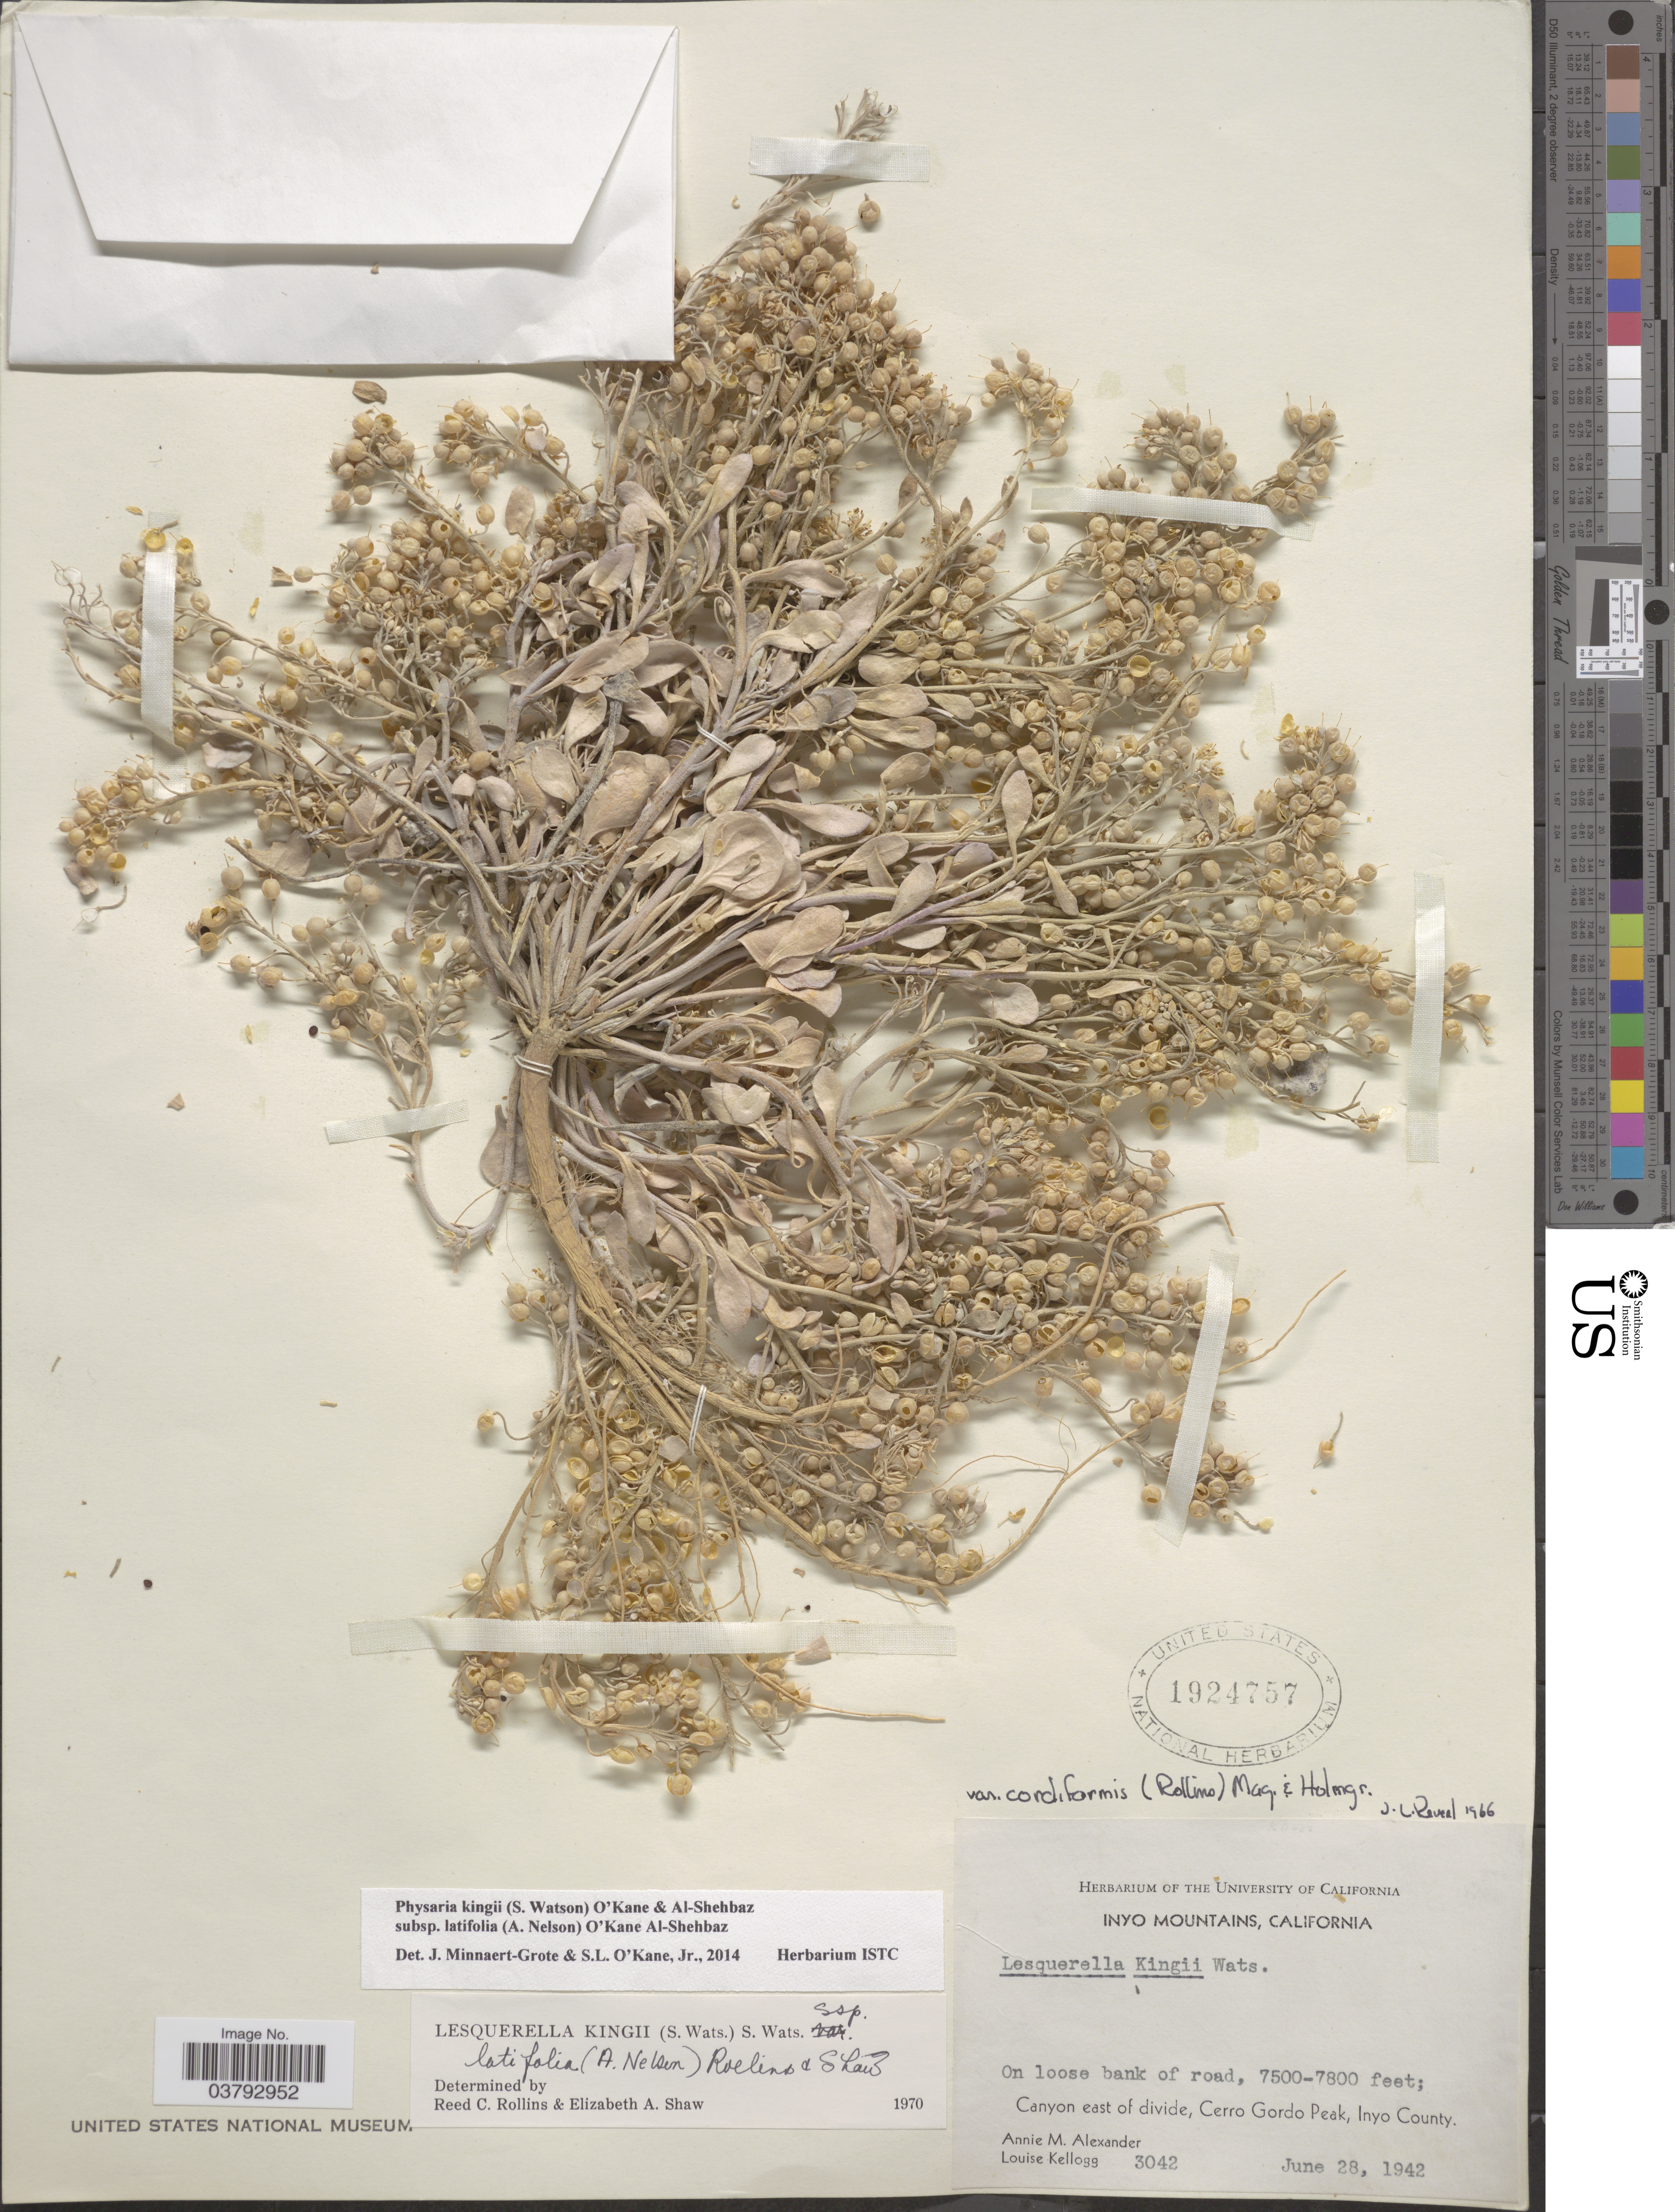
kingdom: Plantae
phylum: Tracheophyta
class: Magnoliopsida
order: Brassicales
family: Brassicaceae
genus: Physaria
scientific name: Physaria kingii subsp. latifolia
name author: (A. Nelson) O'Kane & Al-Shehbaz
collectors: A. M. Alexander & L. Kellogg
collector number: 3042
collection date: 1942-06-28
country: United States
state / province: California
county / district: Inyo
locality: Inyo Mountains. Canyon east of divide, Cerro Gordo Peak, Inyo County.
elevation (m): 2286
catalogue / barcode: US 1924757